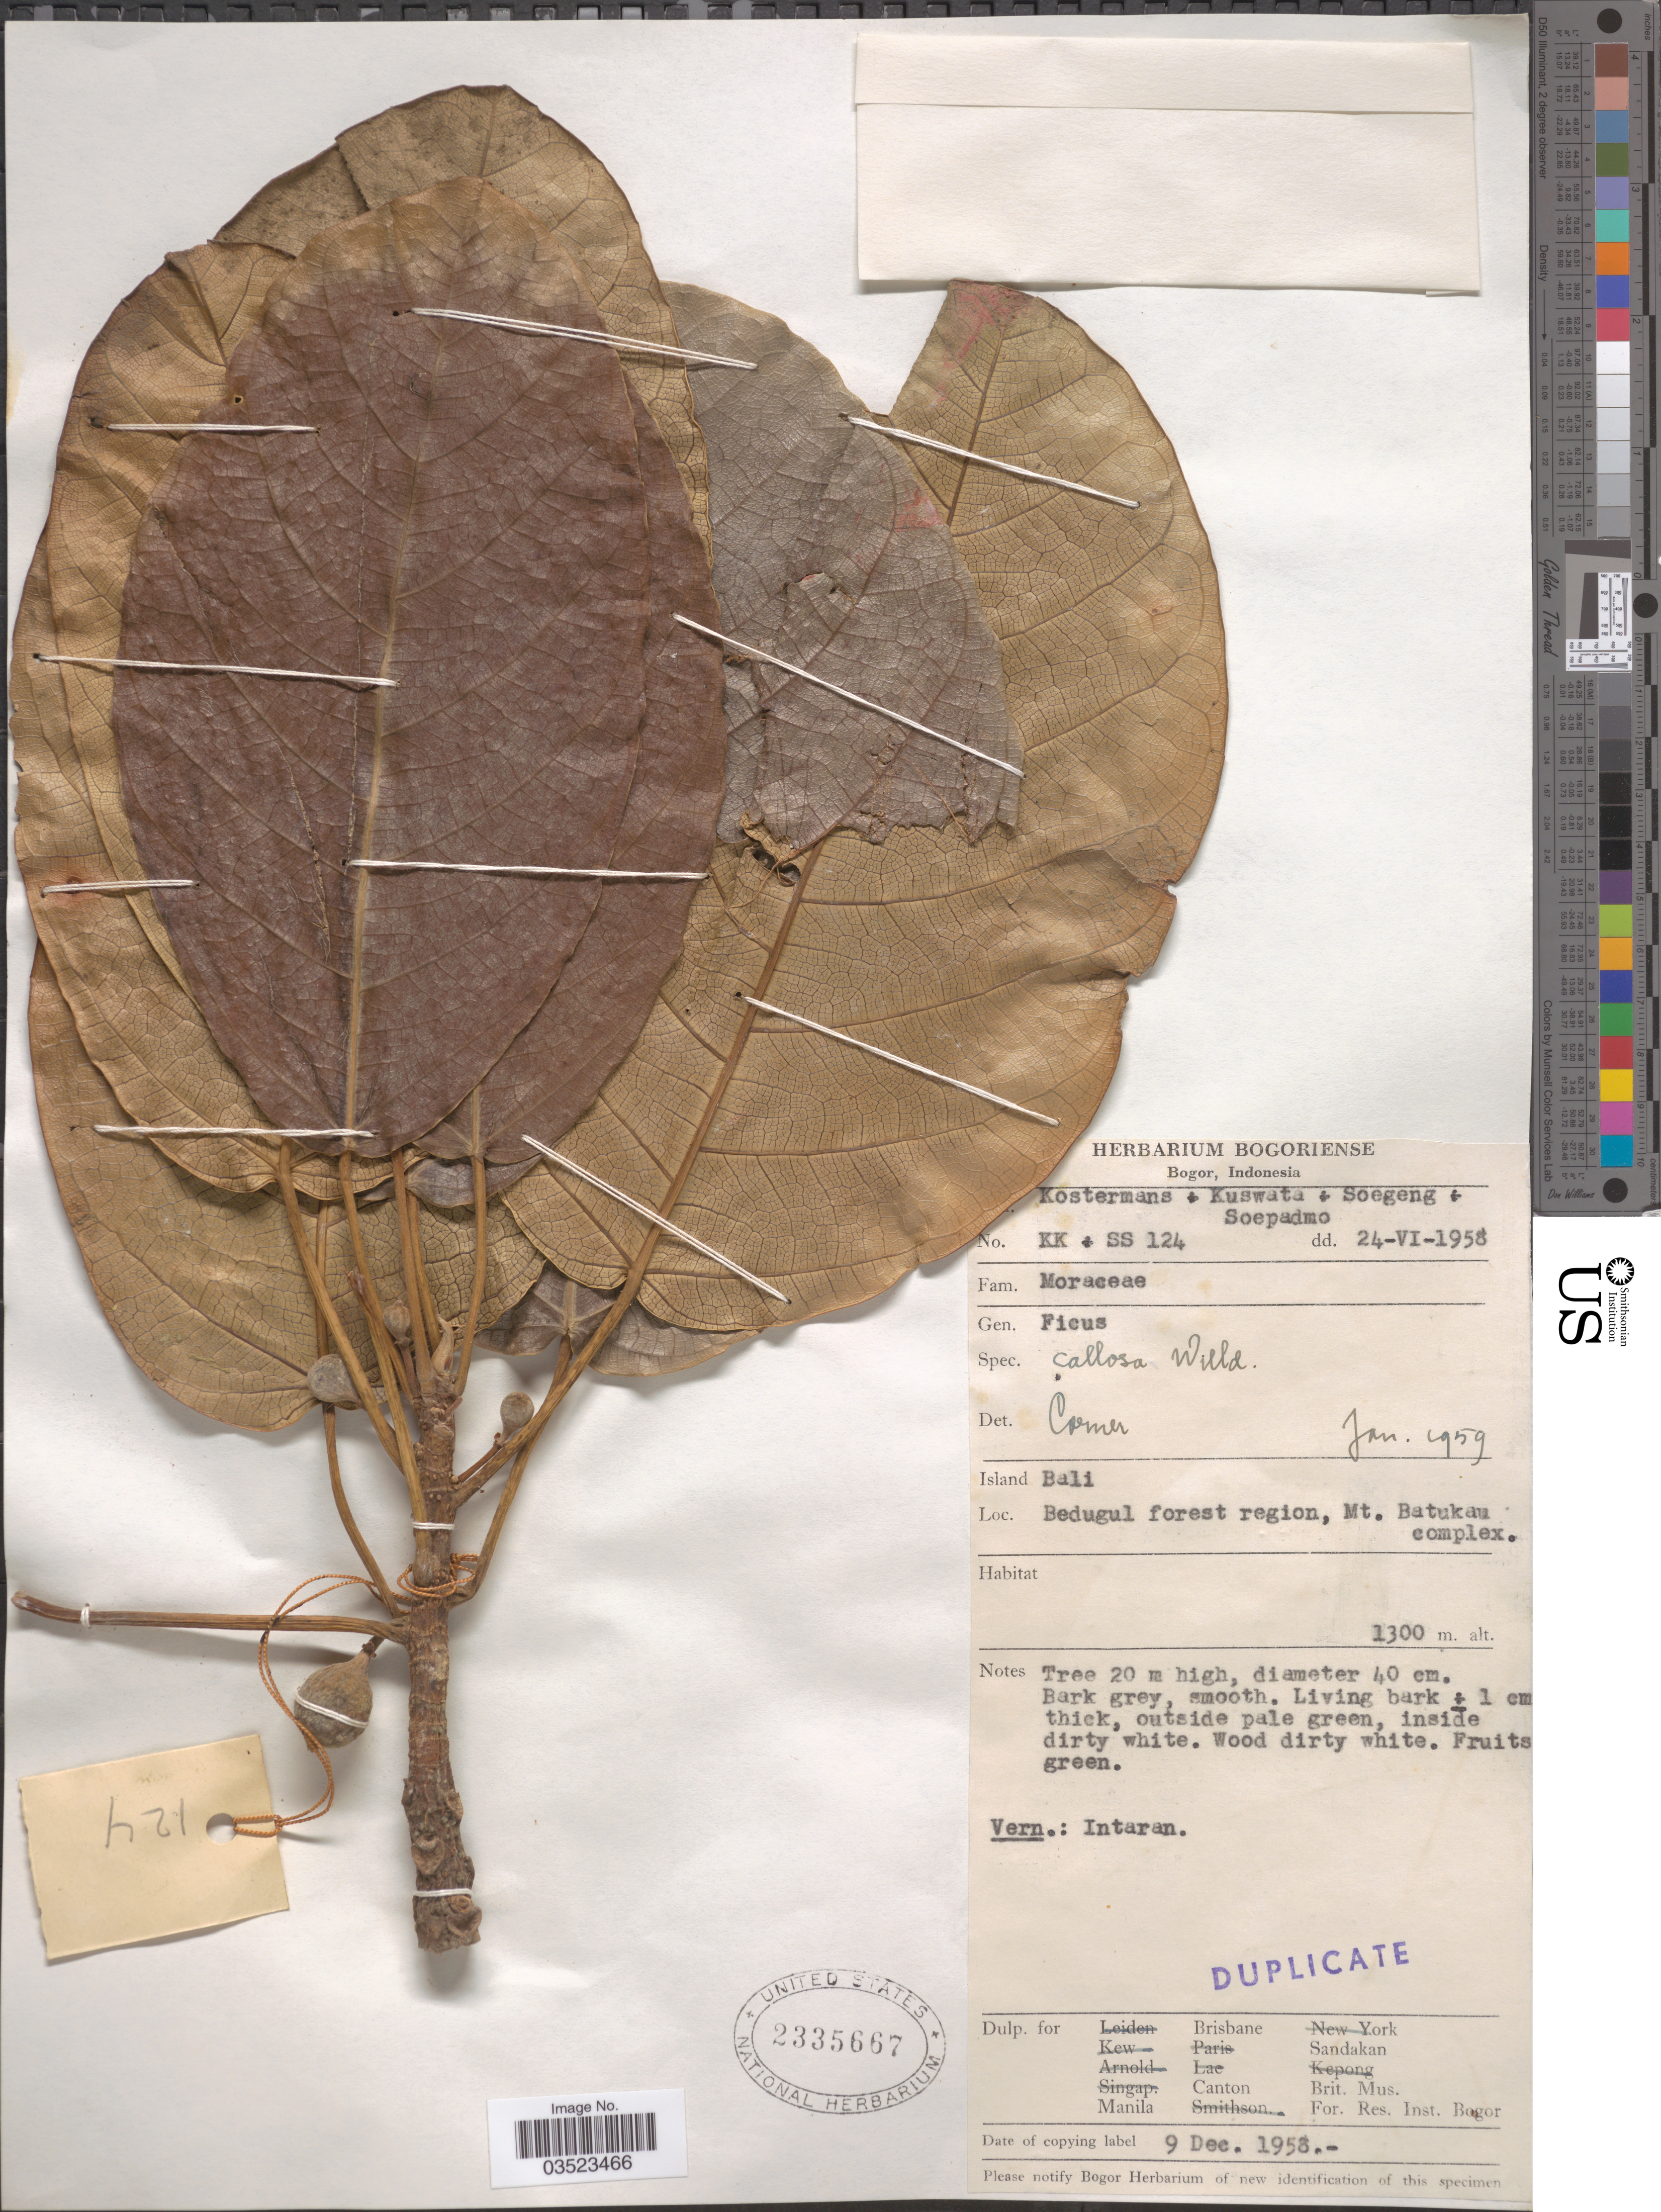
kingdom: Plantae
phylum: Tracheophyta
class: Magnoliopsida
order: Rosales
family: Moraceae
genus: Ficus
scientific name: Ficus callosa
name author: Willd.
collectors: Kostermans, -. Kuswata, -. Soegeng & -. Soepadmo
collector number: KK + SS124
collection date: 1958-06-24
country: Indonesia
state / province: Nusa Tenggara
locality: Island Bali. Bedugul forest region, Mt. Batukau complex.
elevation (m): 1300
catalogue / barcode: US 2335667